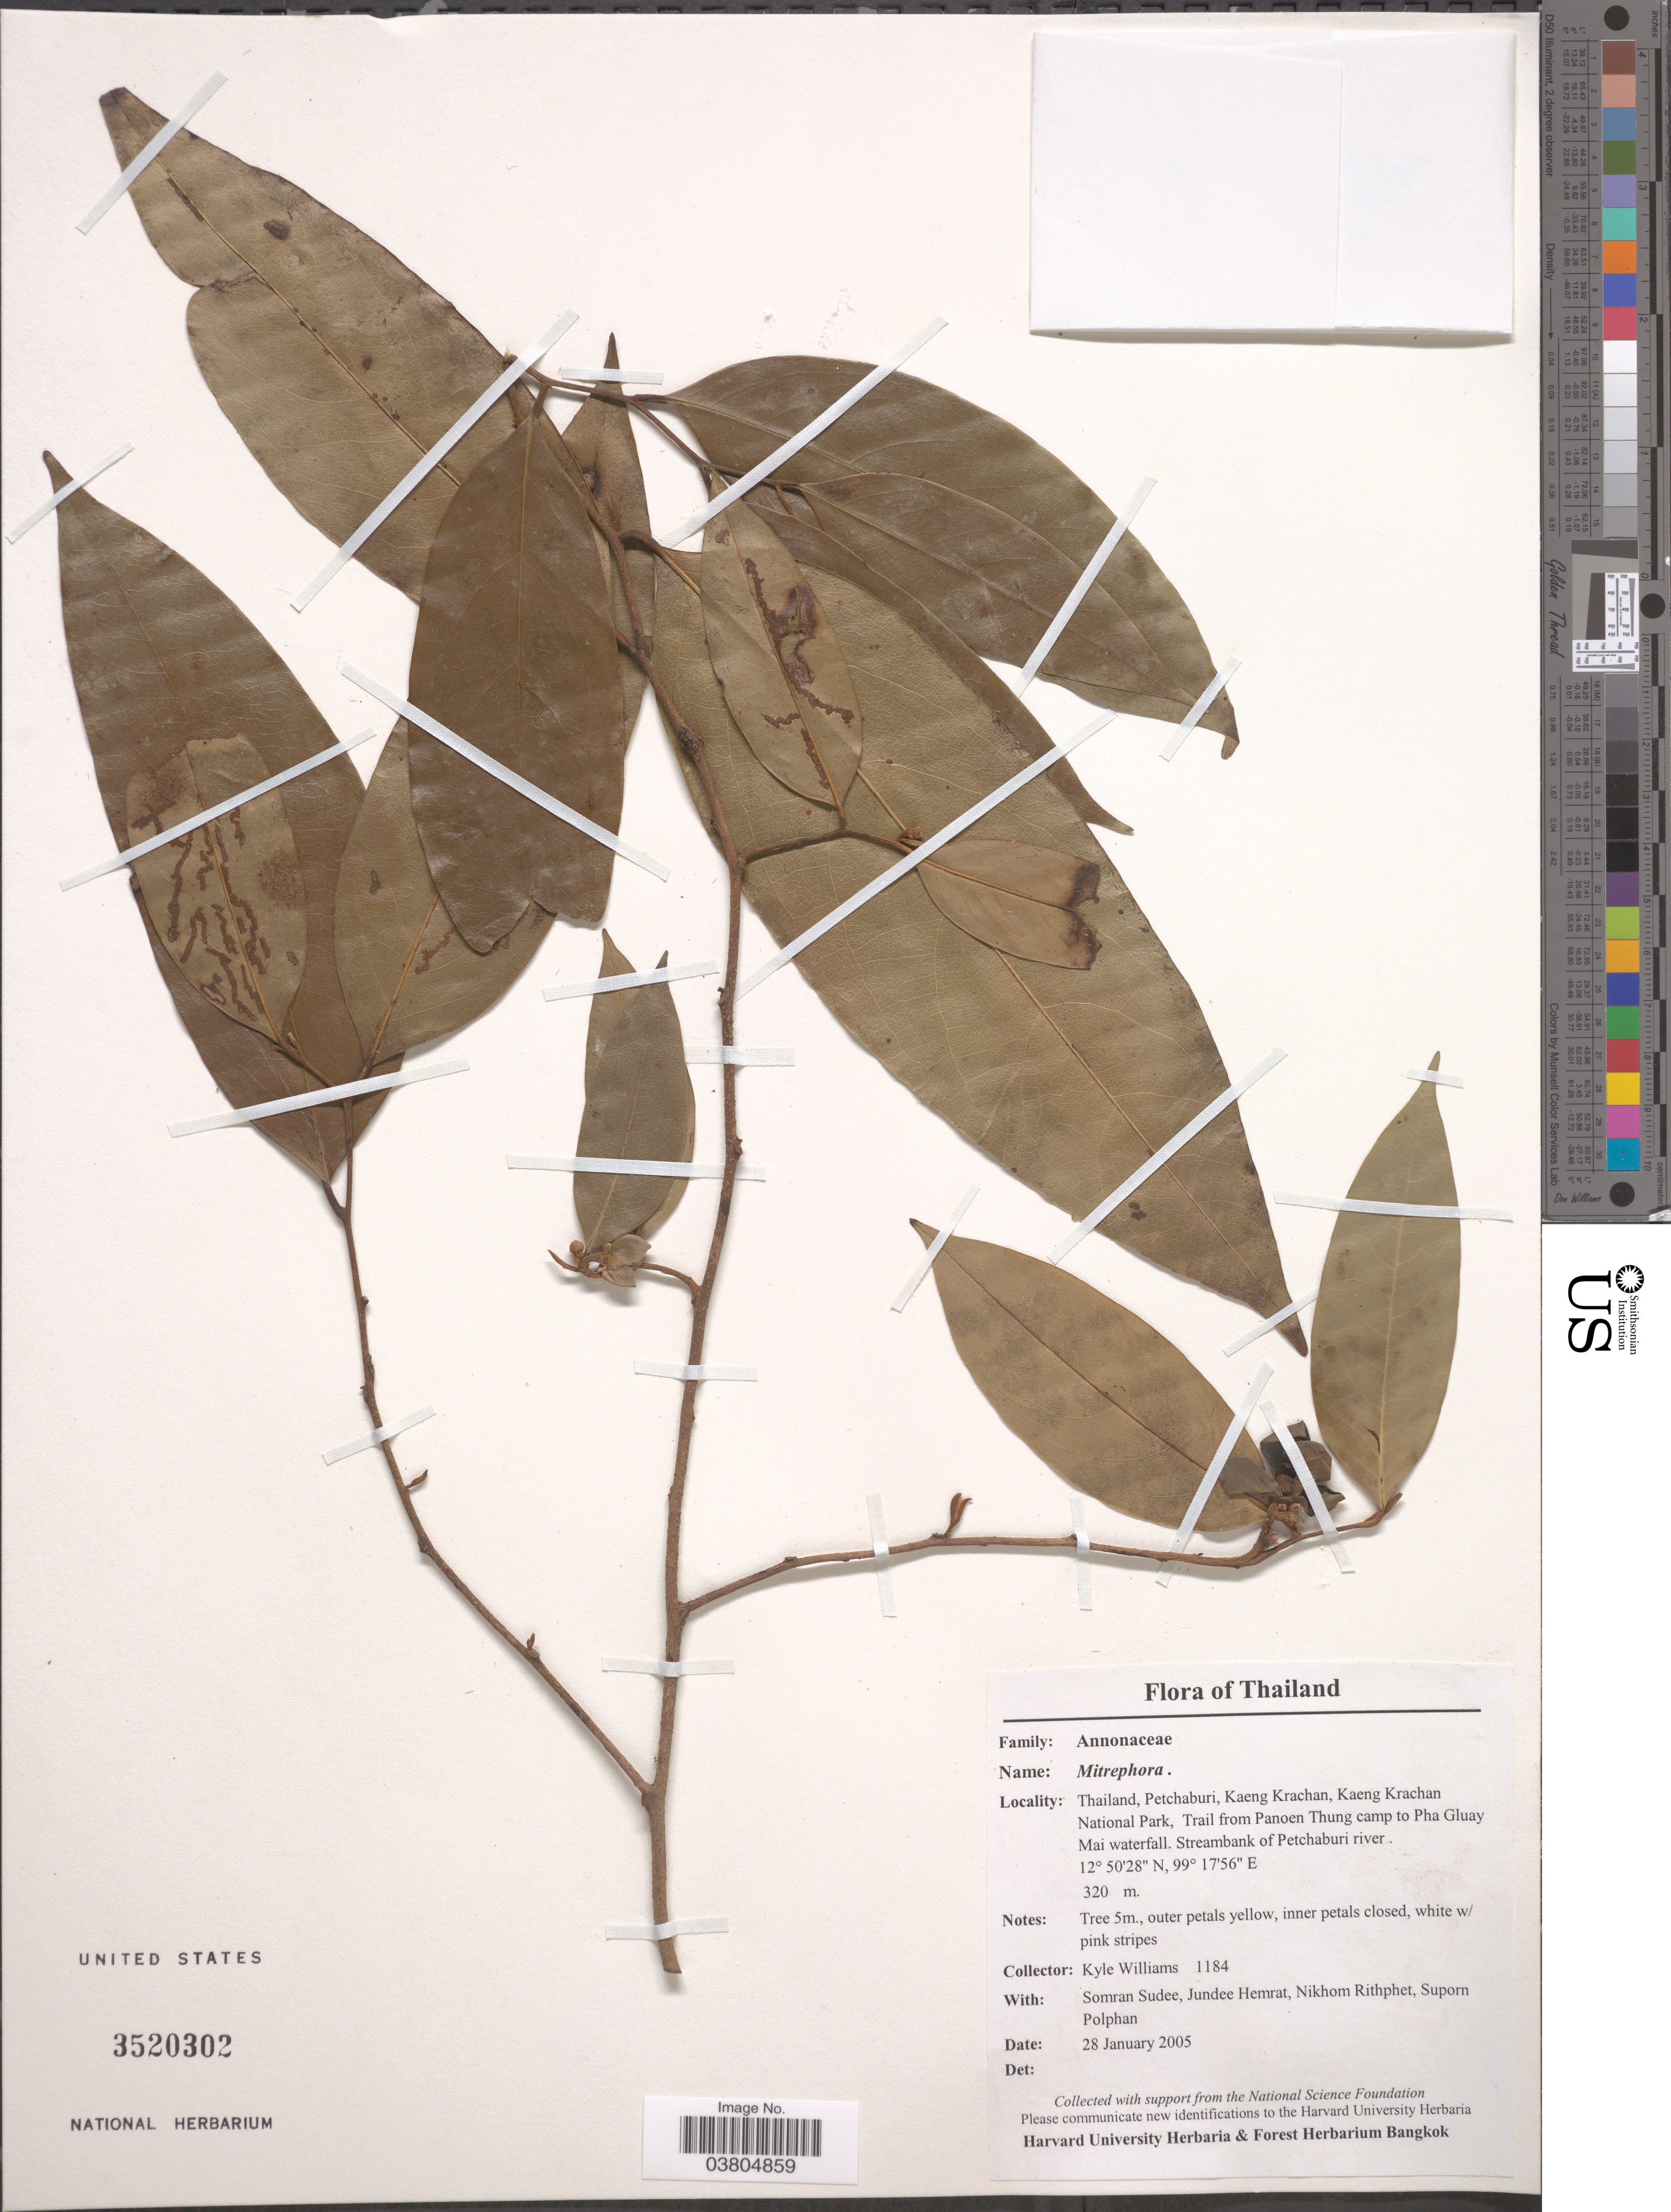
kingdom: Plantae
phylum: Tracheophyta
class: Magnoliopsida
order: Magnoliales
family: Annonaceae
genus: Mitrephora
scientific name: Mitrephora sp.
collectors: K. J. Williams, S. Sudee, J. Hemrat, N. Rithphet & S. Polphan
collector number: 1184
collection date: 2005-01-28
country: Thailand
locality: Petchaburi, Kaeng Krachan, Kaeng Krachan National Park, Trail from Panoen Thung camp to Pha Gluay Mai waterfall. Streambank of Petchaburi river.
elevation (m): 320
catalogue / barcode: US 3520302